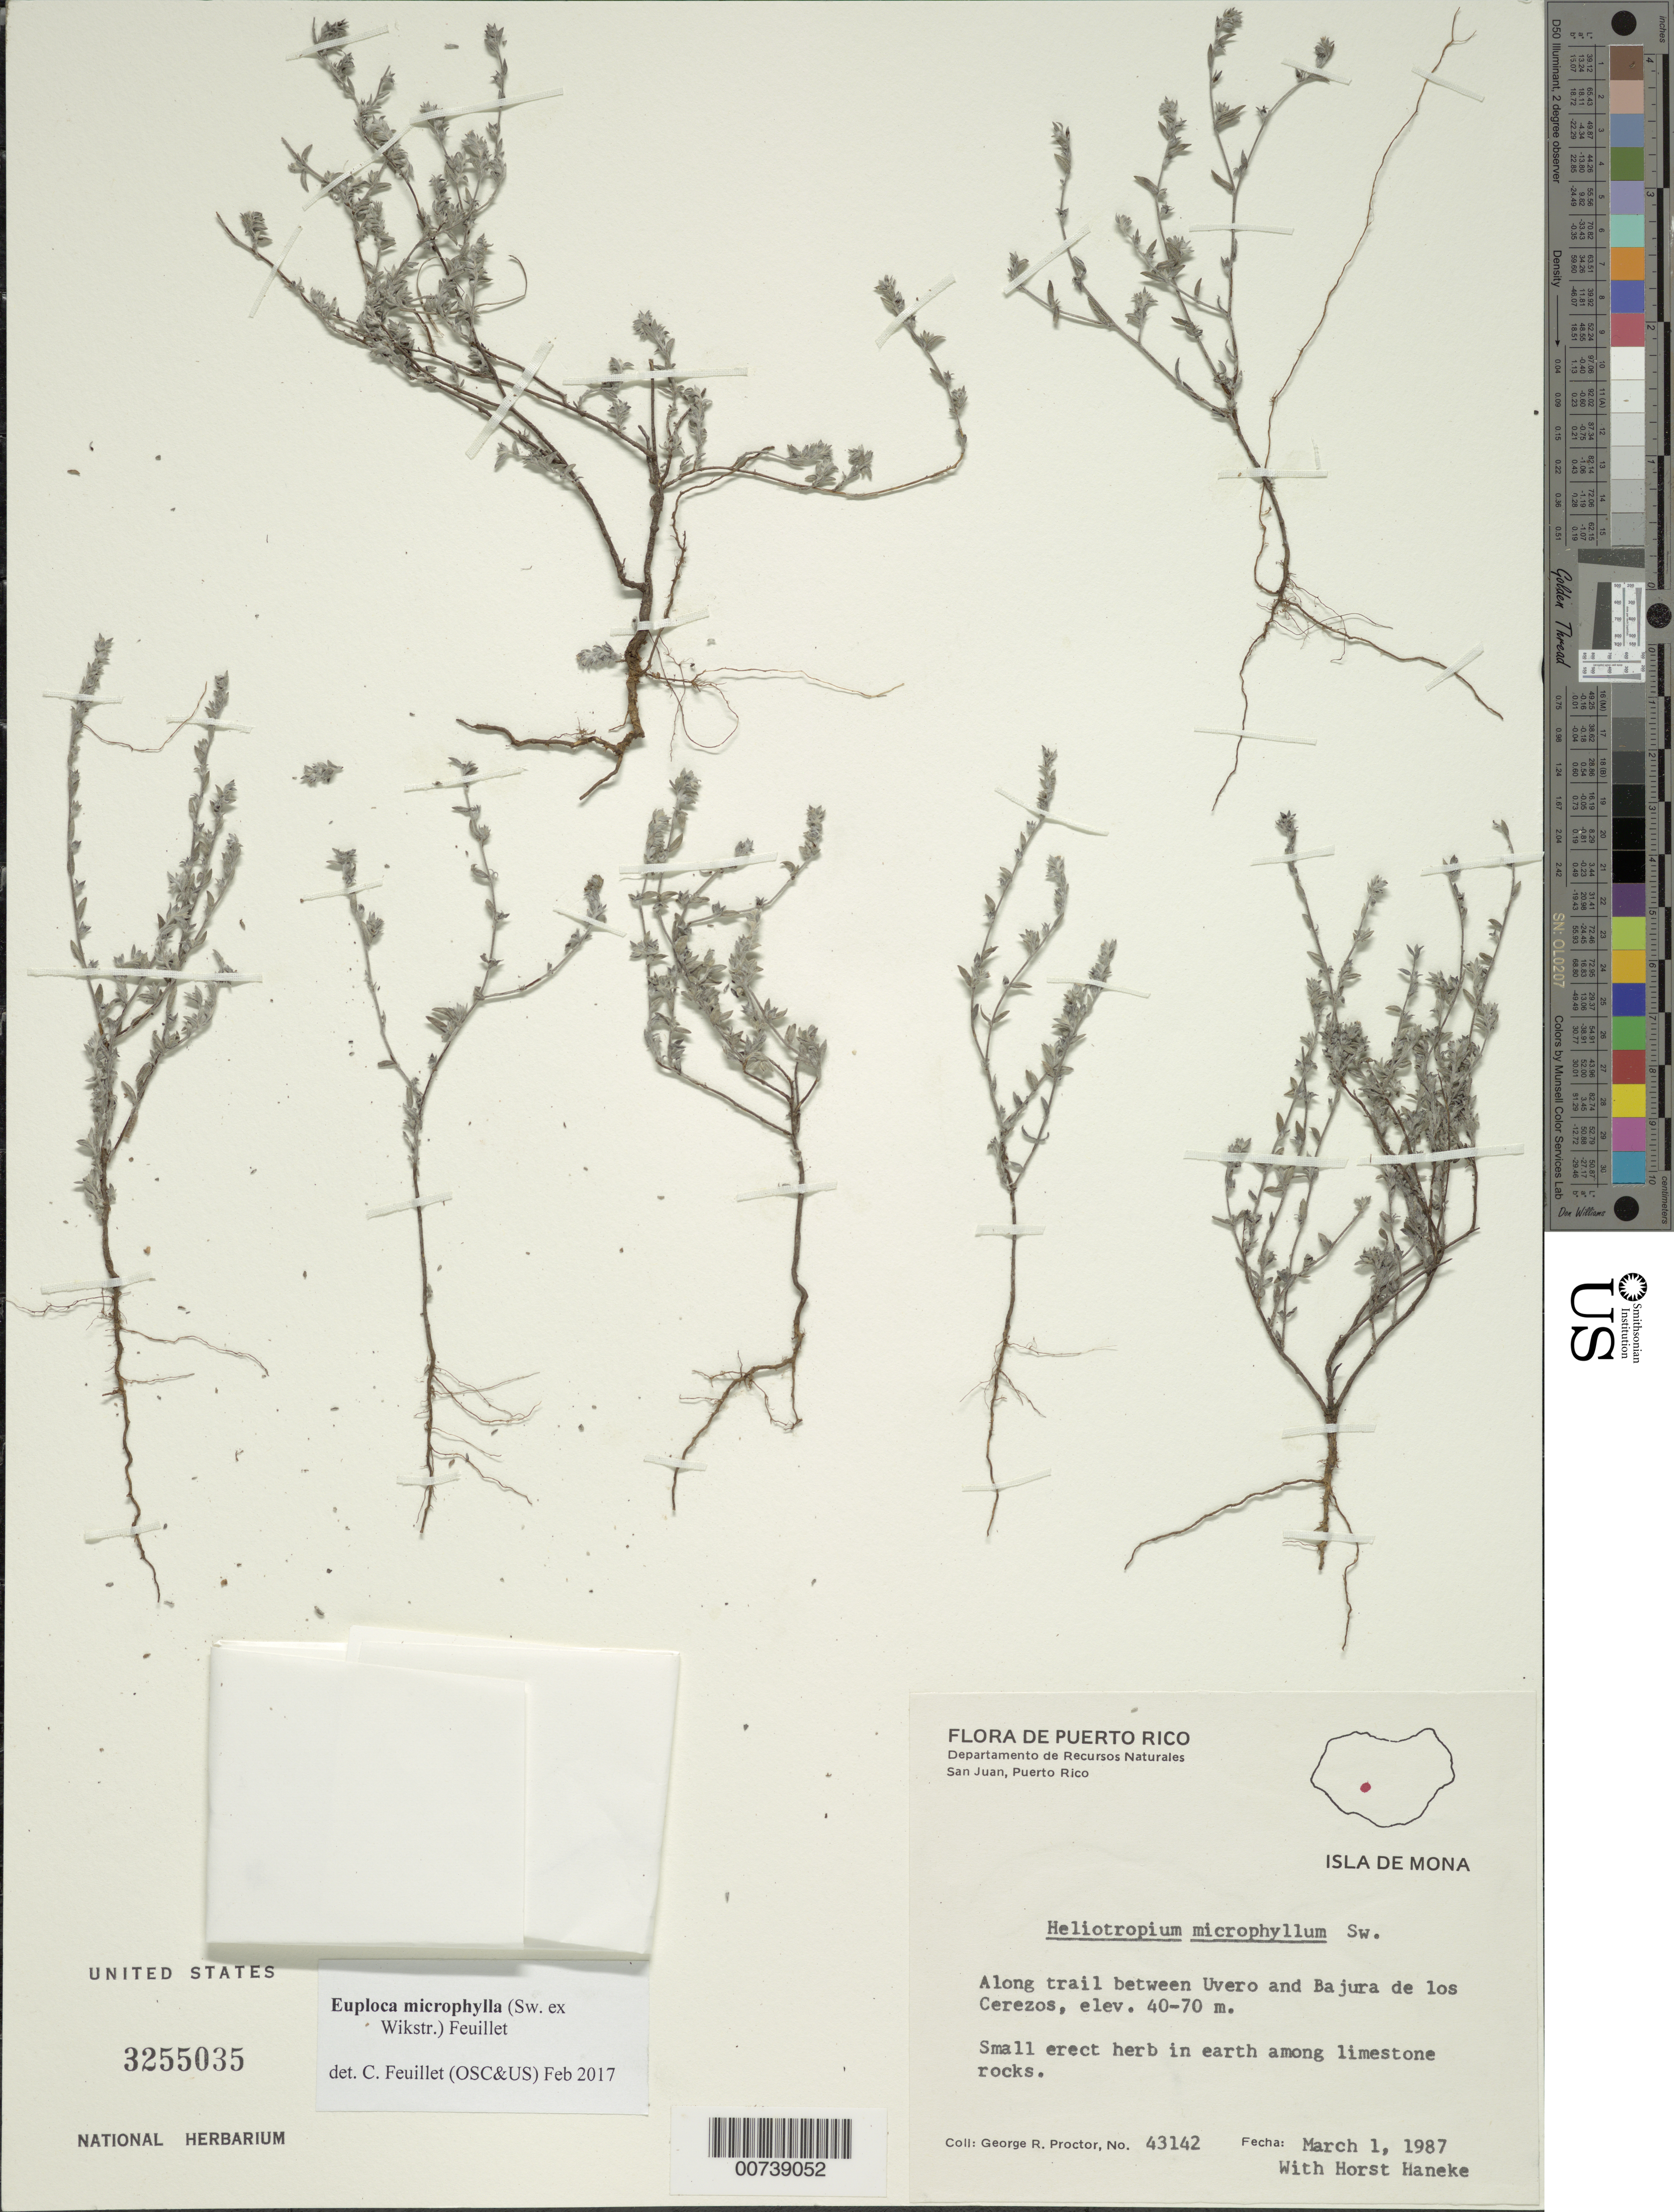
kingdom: Plantae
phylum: Tracheophyta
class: Magnoliopsida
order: Boraginales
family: Heliotropiaceae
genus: Euploca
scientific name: Euploca microphylla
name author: (Sw. & Wikstr.) Feuillet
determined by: Feuillet, C.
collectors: G. R. Proctor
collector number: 43142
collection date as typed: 01 Mar 1987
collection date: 1987-03-01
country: Puerto Rico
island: Mona I.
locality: Along trail between Uvero and Bajura de los Cerezos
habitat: In earth among limestone rocks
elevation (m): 40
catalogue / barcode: US 3255035